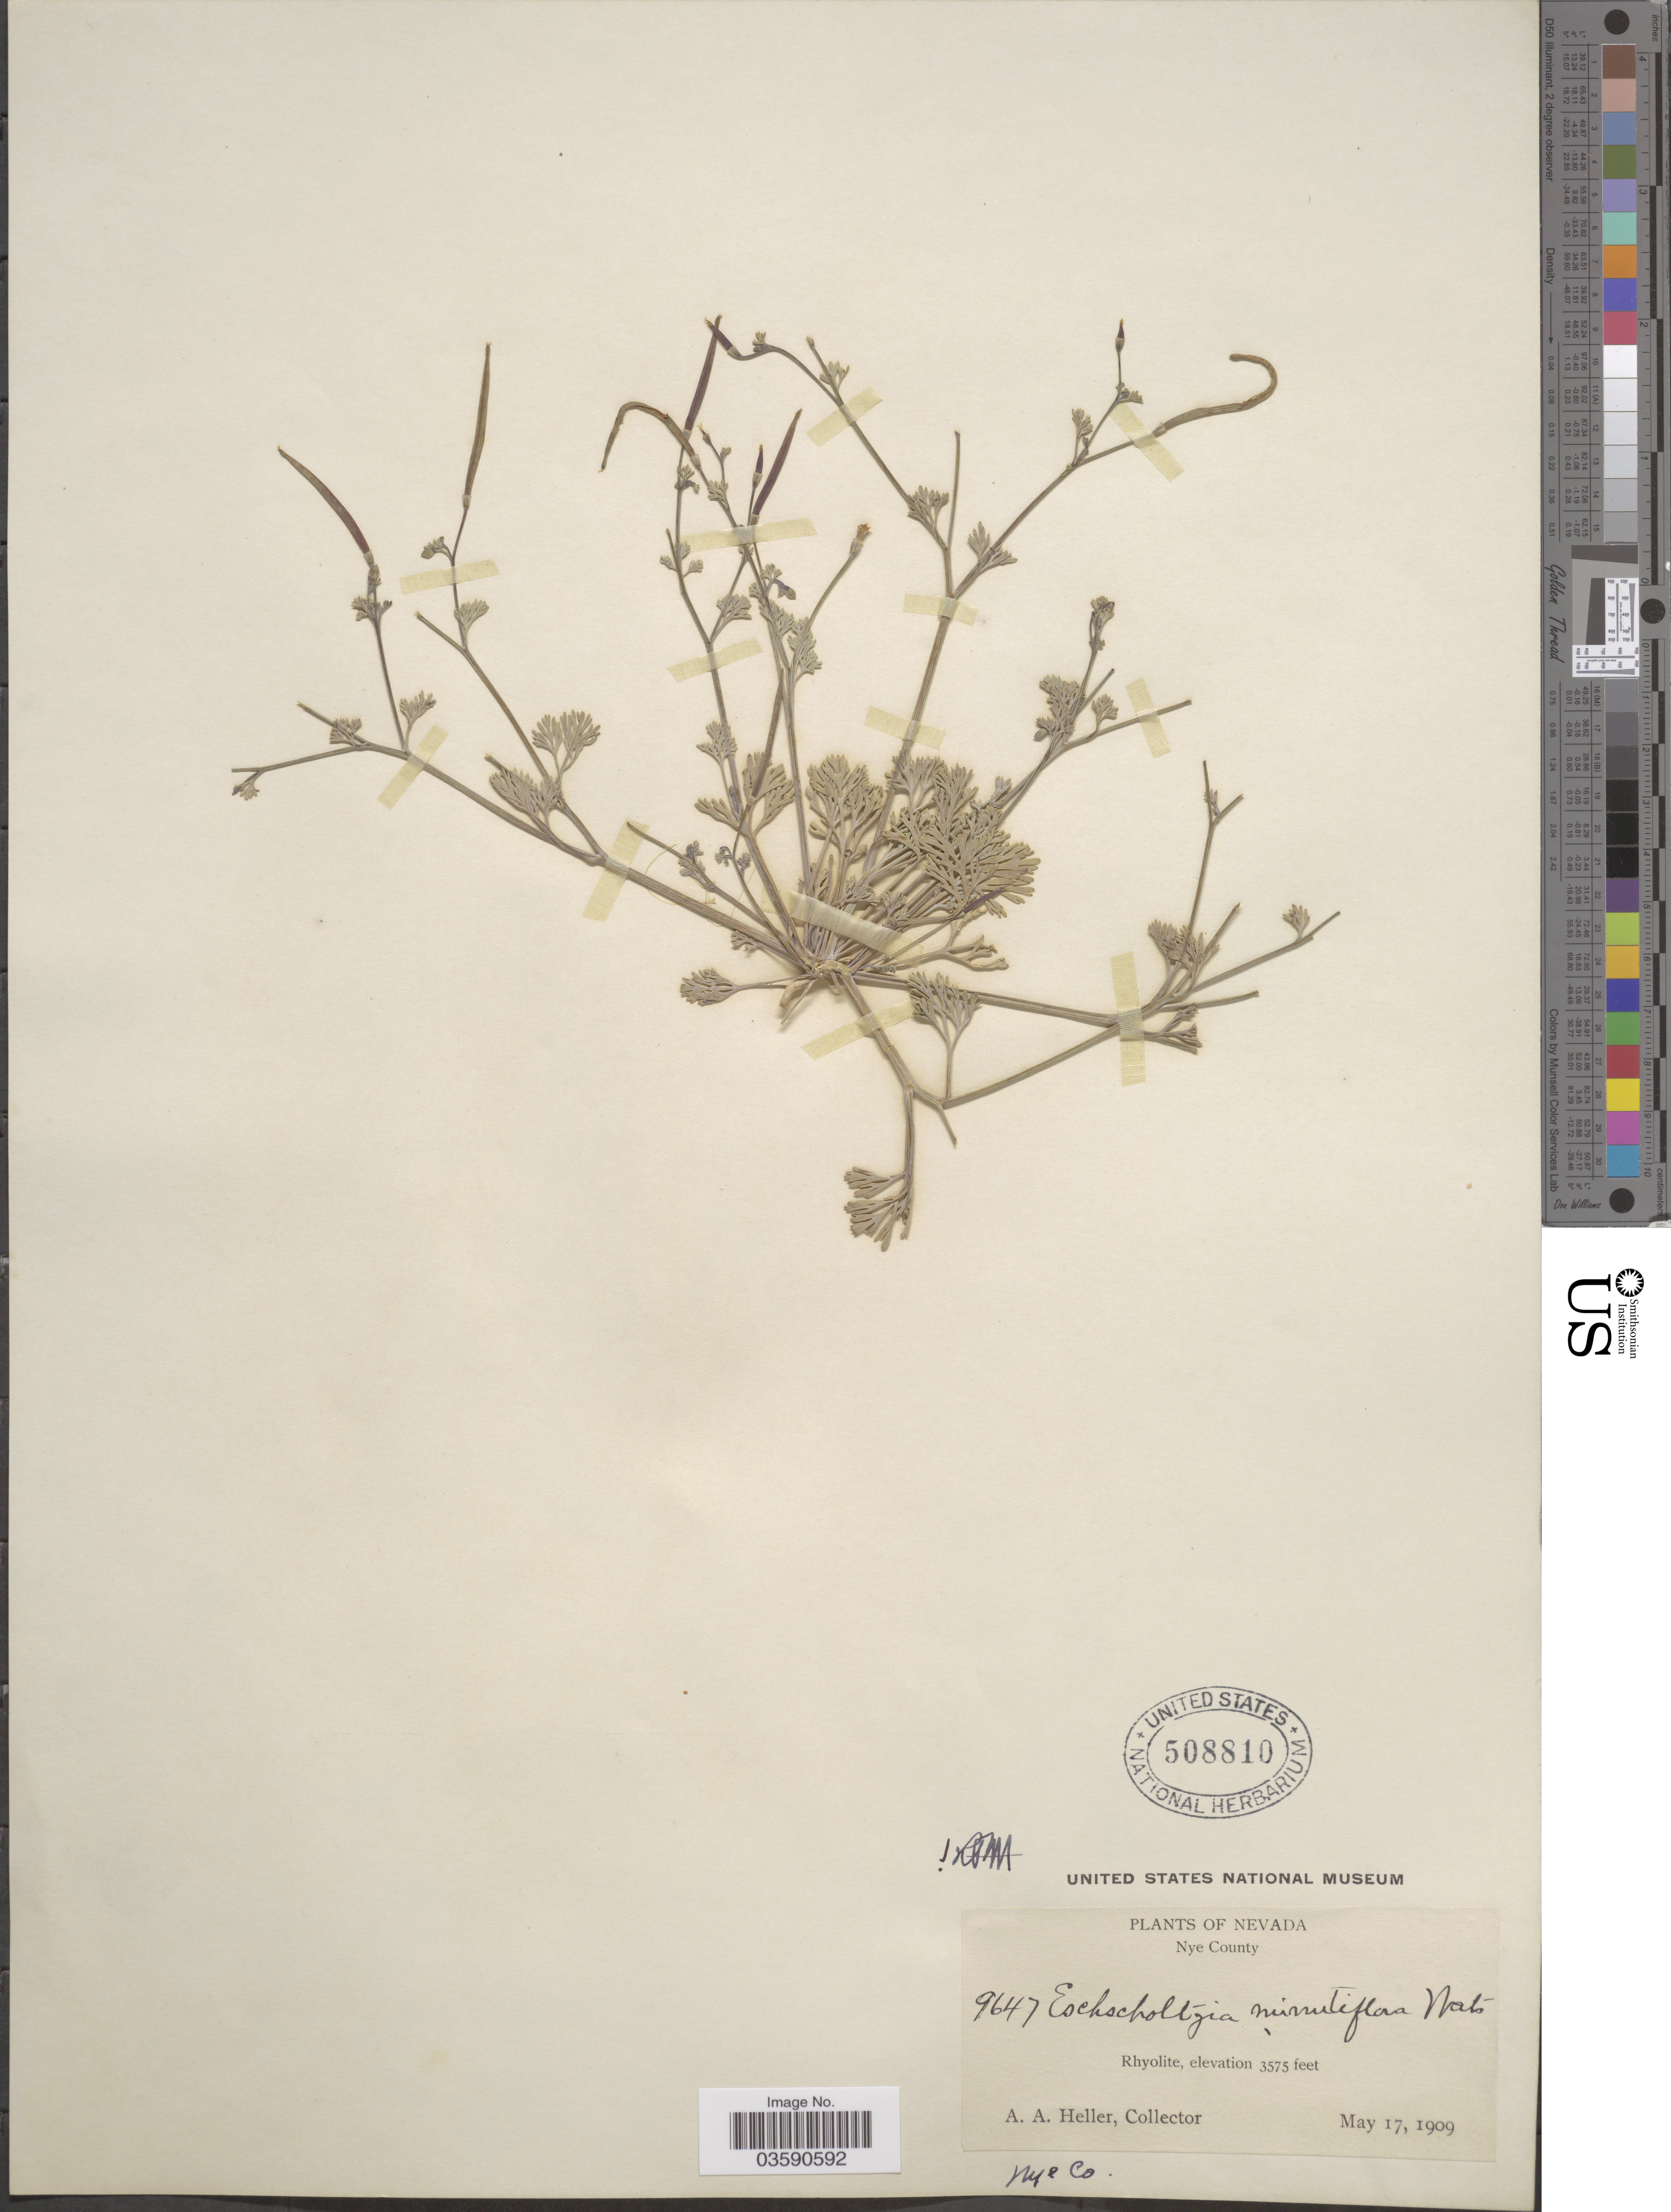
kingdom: Plantae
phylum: Tracheophyta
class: Magnoliopsida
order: Ranunculales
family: Papaveraceae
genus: Eschscholzia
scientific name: Eschscholzia minuscula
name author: Greene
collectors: A. A. Heller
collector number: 9647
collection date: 1909-05-17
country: United States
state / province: Nevada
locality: Nye County. Rhyolite.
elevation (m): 1090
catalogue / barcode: US 508810